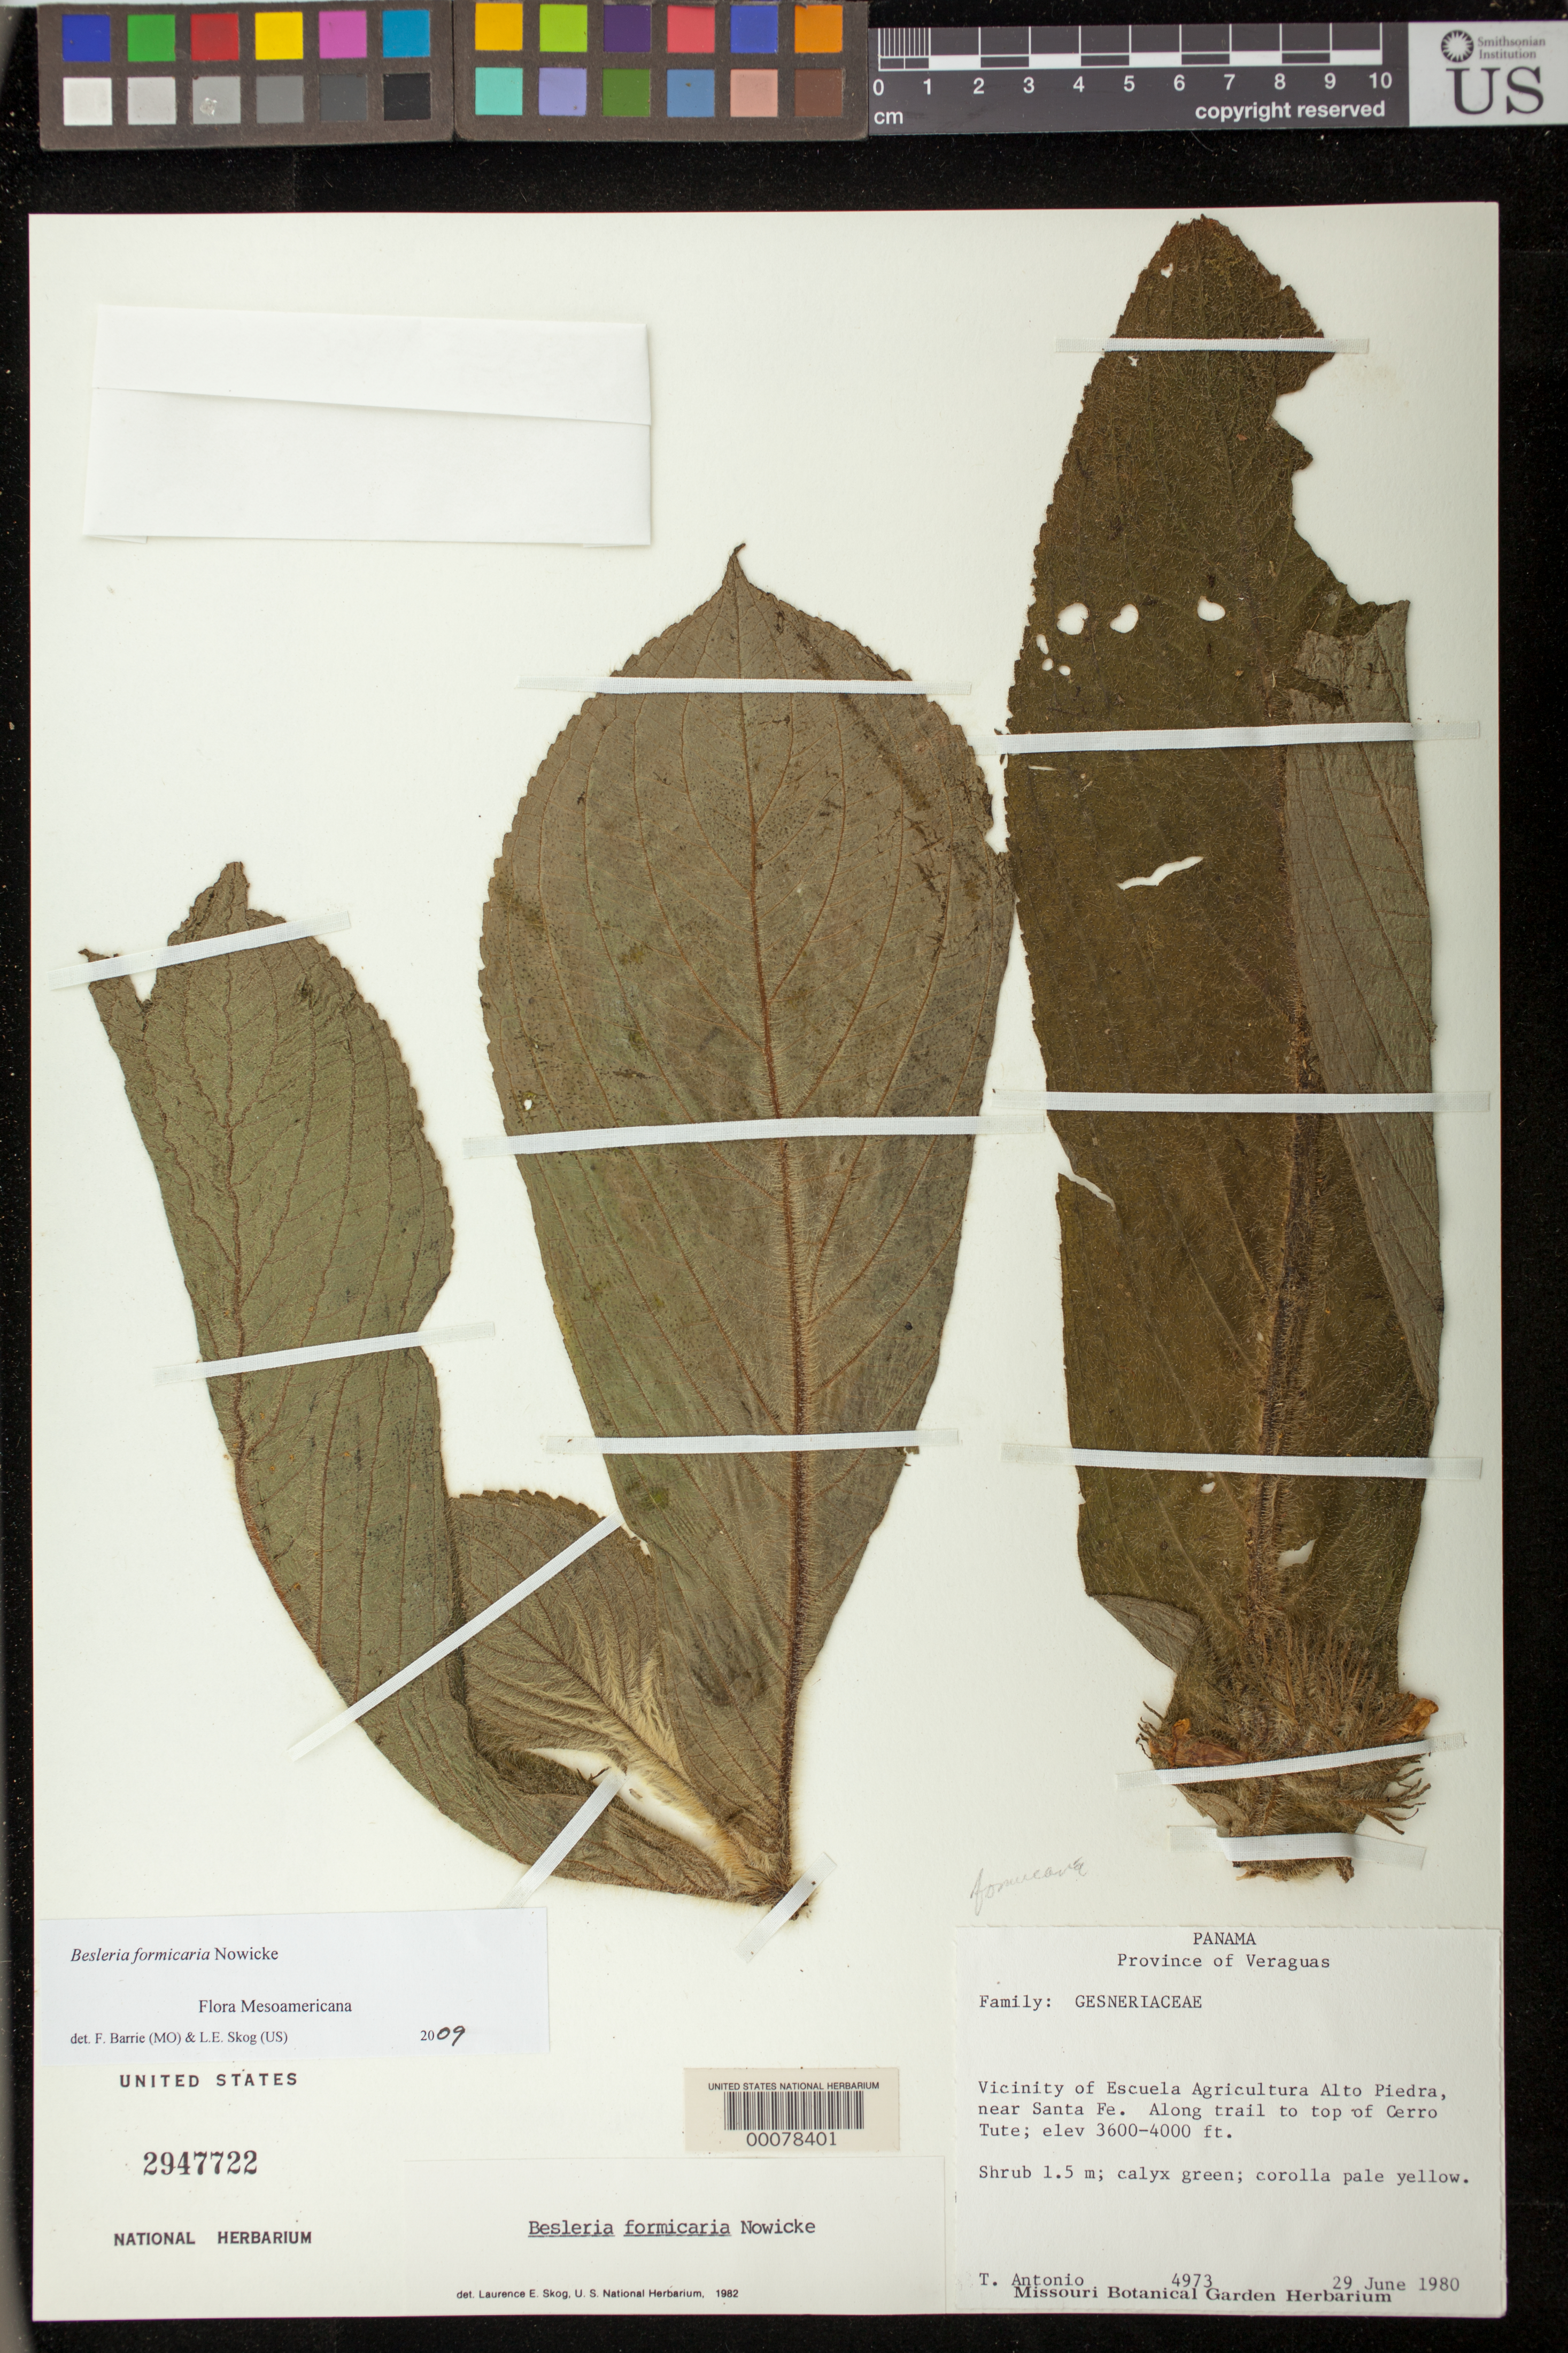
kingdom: Plantae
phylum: Tracheophyta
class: Magnoliopsida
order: Lamiales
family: Gesneriaceae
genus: Besleria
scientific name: Besleria formicaria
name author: Nowicke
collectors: T. Antonio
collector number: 4973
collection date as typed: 29 Jun 1980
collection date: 1980-06-29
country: Panama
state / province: Veraguas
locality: Vicinity of Escuela Agricultura Alto Piedra, near Santa Fe, along trail to top of Cerro Tute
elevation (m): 1097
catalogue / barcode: US 2947722